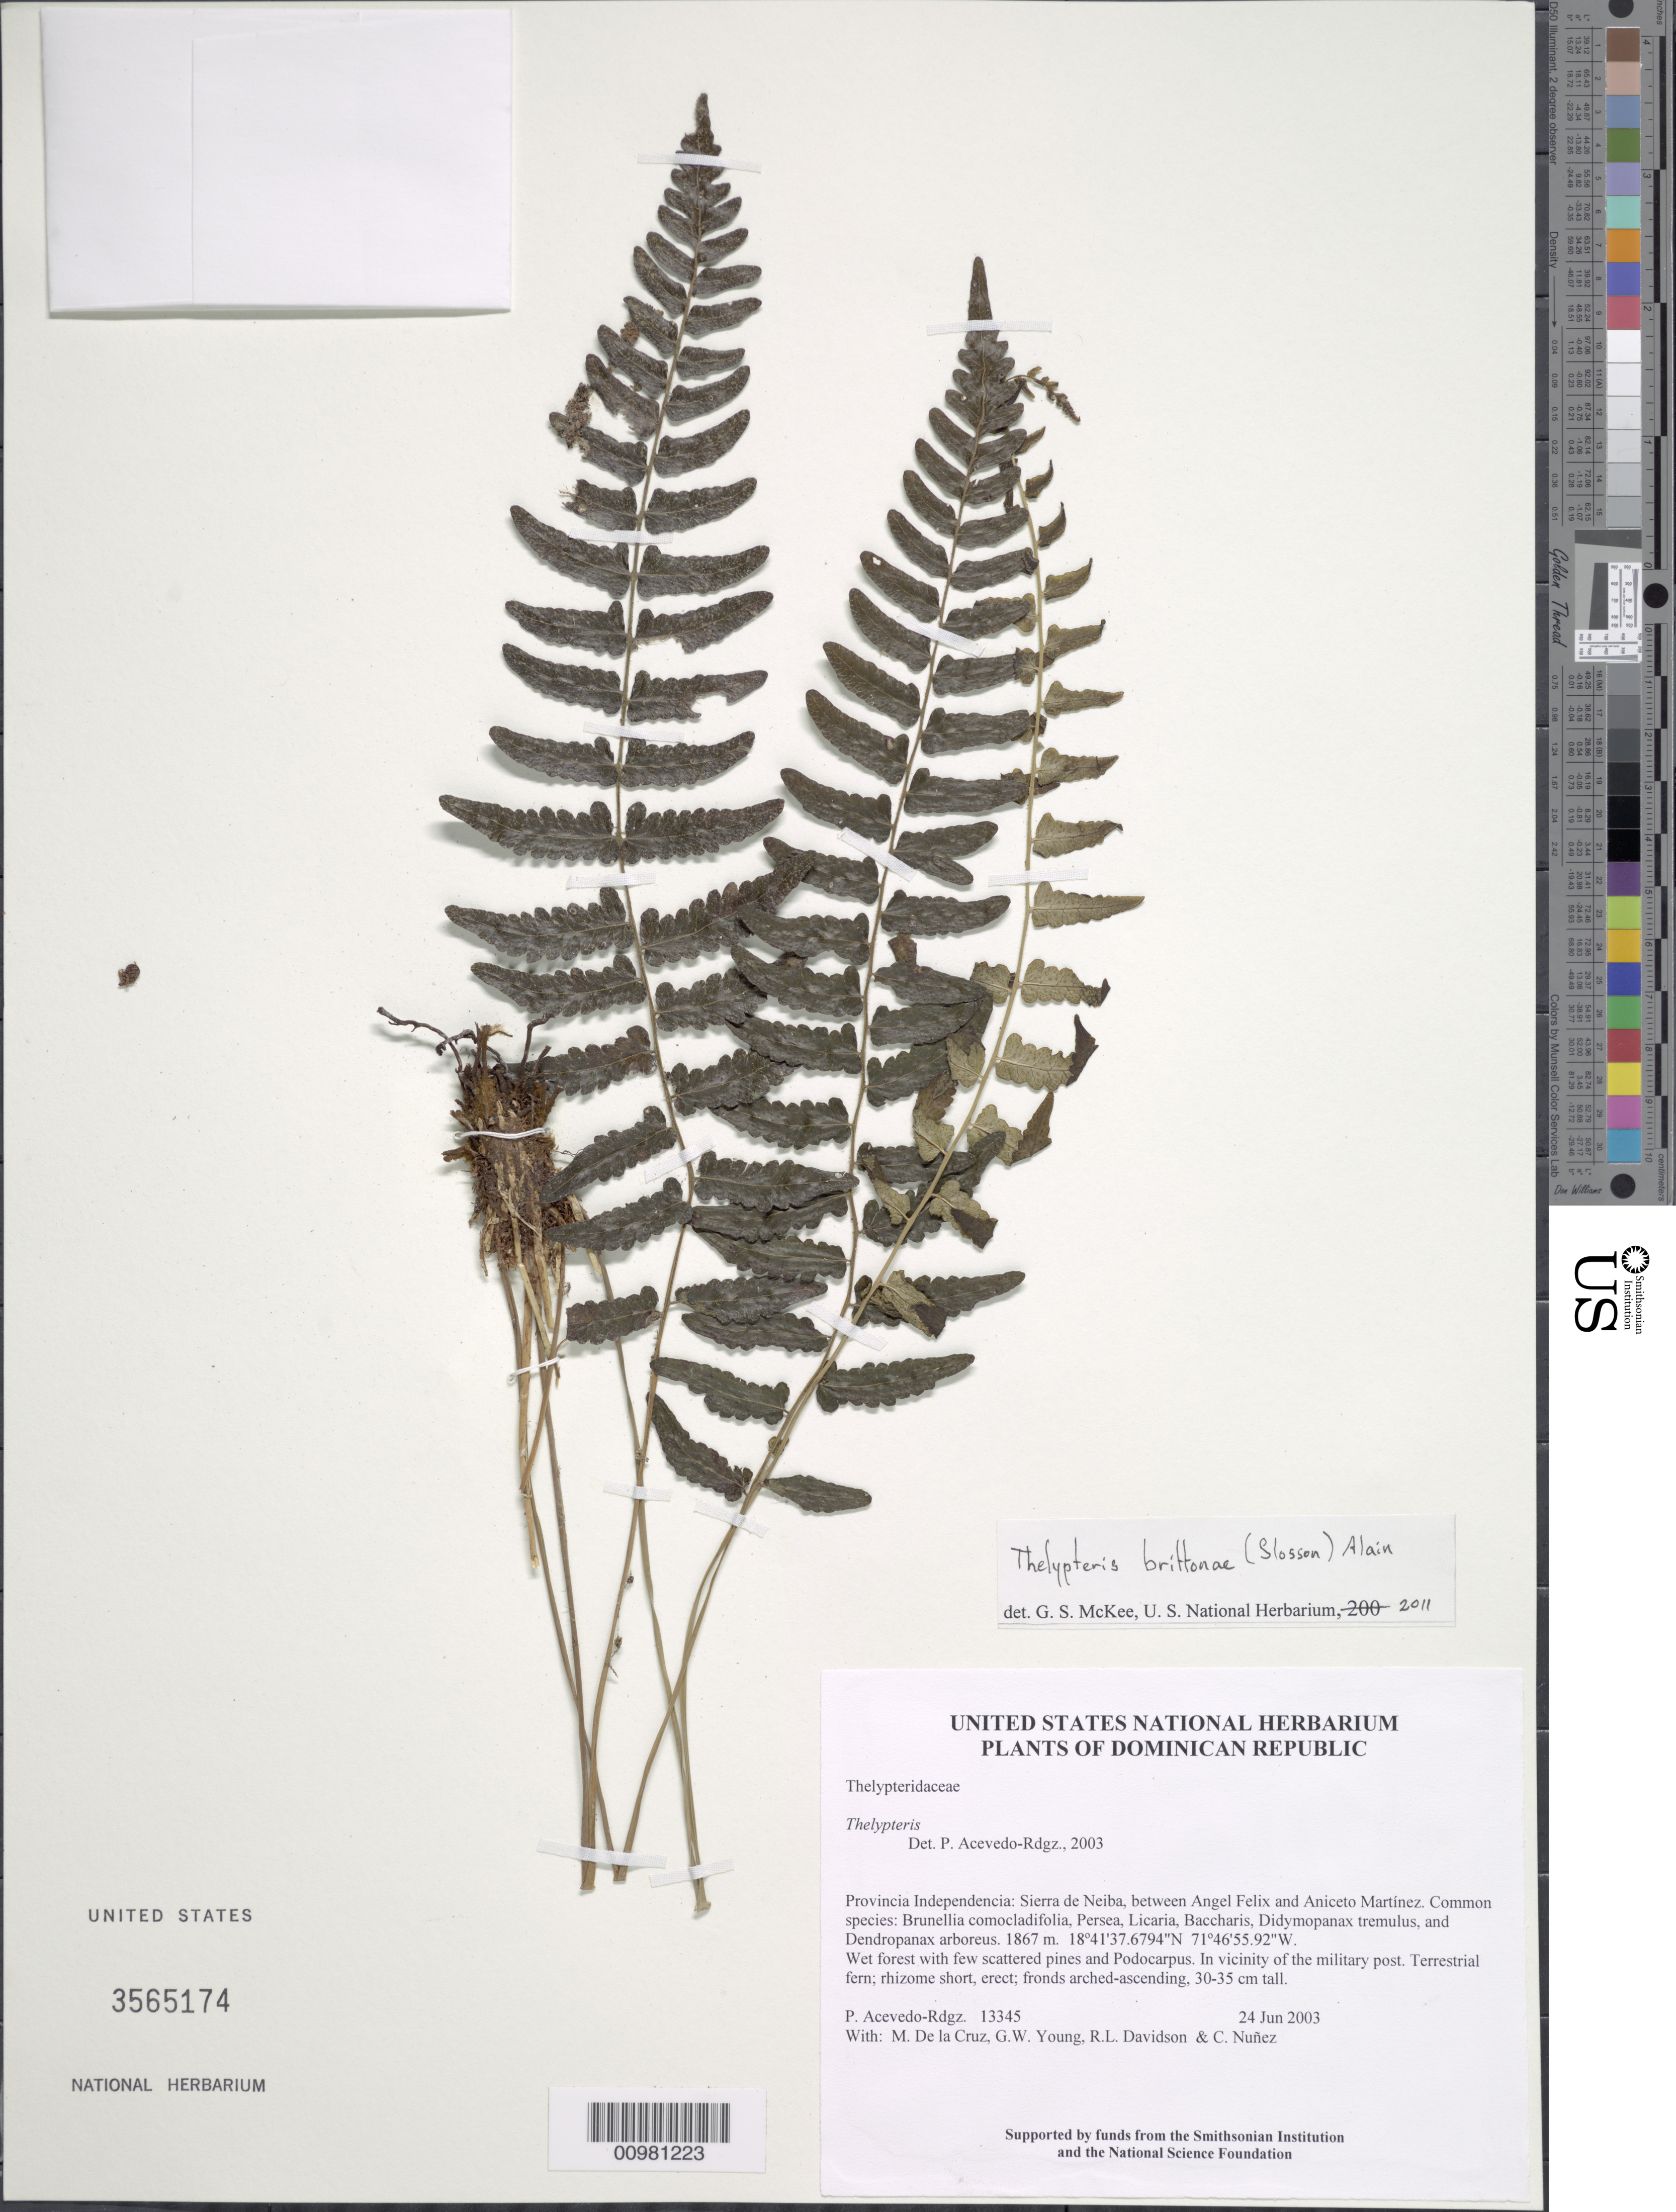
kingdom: Plantae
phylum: Tracheophyta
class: Polypodiopsida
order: Polypodiales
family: Thelypteridaceae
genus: Goniopteris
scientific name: Goniopteris brittonae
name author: (Slosson ex Maxon) Ching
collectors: P. Acevedo-Rodr., M. de la Cruz, J. Rawlins, G. Young, R. Davidson & C. Nunez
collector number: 13345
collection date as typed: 24 Jun 2003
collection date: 2003-06-24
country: Dominican Republic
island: Hispaniola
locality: Provincia Independencia: Sierra de Neiba, between Angel Felix and Aniceto Martínez. Common species: Brunellia comocladifolia, Persea, Licaria, Baccharis, Didymopanax tremulus, and Dendropanax arboreus.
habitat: Wet forest with few scattered pines and Podocarpus. In vicinity of the military post.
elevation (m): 1867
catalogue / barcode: US 3565174